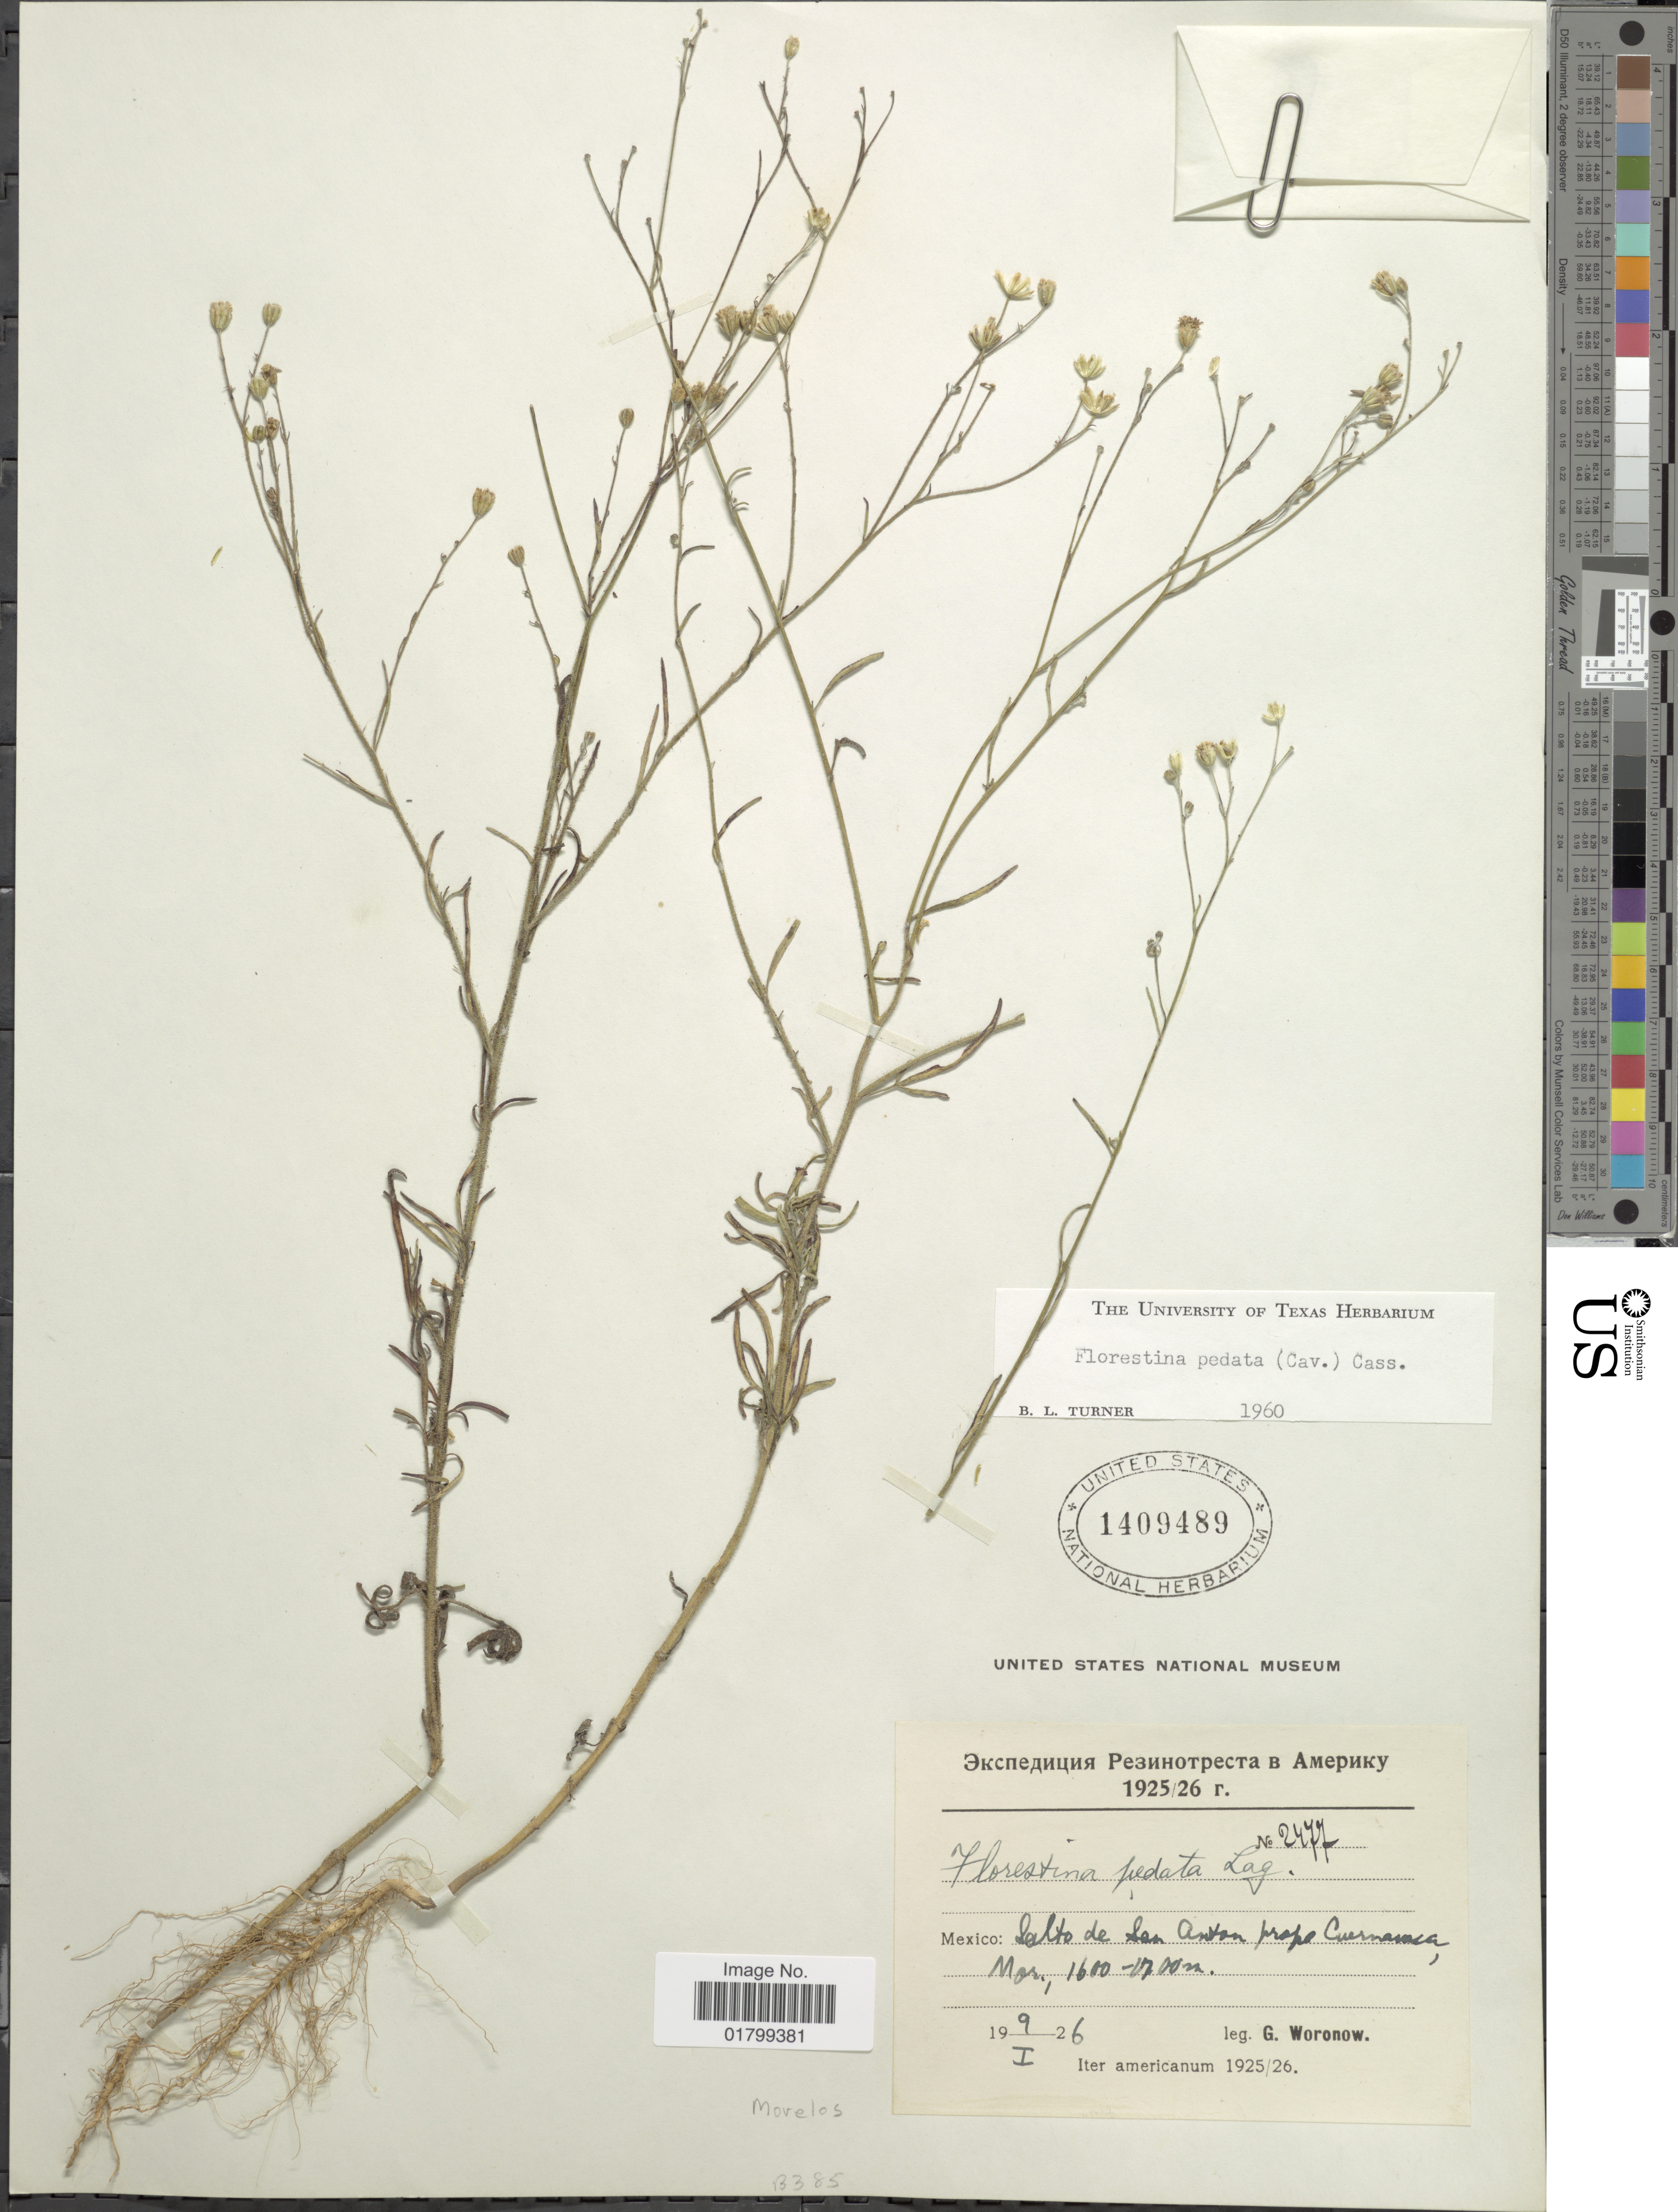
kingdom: Plantae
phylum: Tracheophyta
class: Magnoliopsida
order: Asterales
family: Asteraceae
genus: Florestina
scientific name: Florestina pedata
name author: (Cav.) Cass.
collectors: G. Woronow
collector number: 2477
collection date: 1926-01-09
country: Mexico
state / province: Morelos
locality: Salto del San Anton prope Cueresmeca, Mor.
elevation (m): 1600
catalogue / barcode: US 1409489